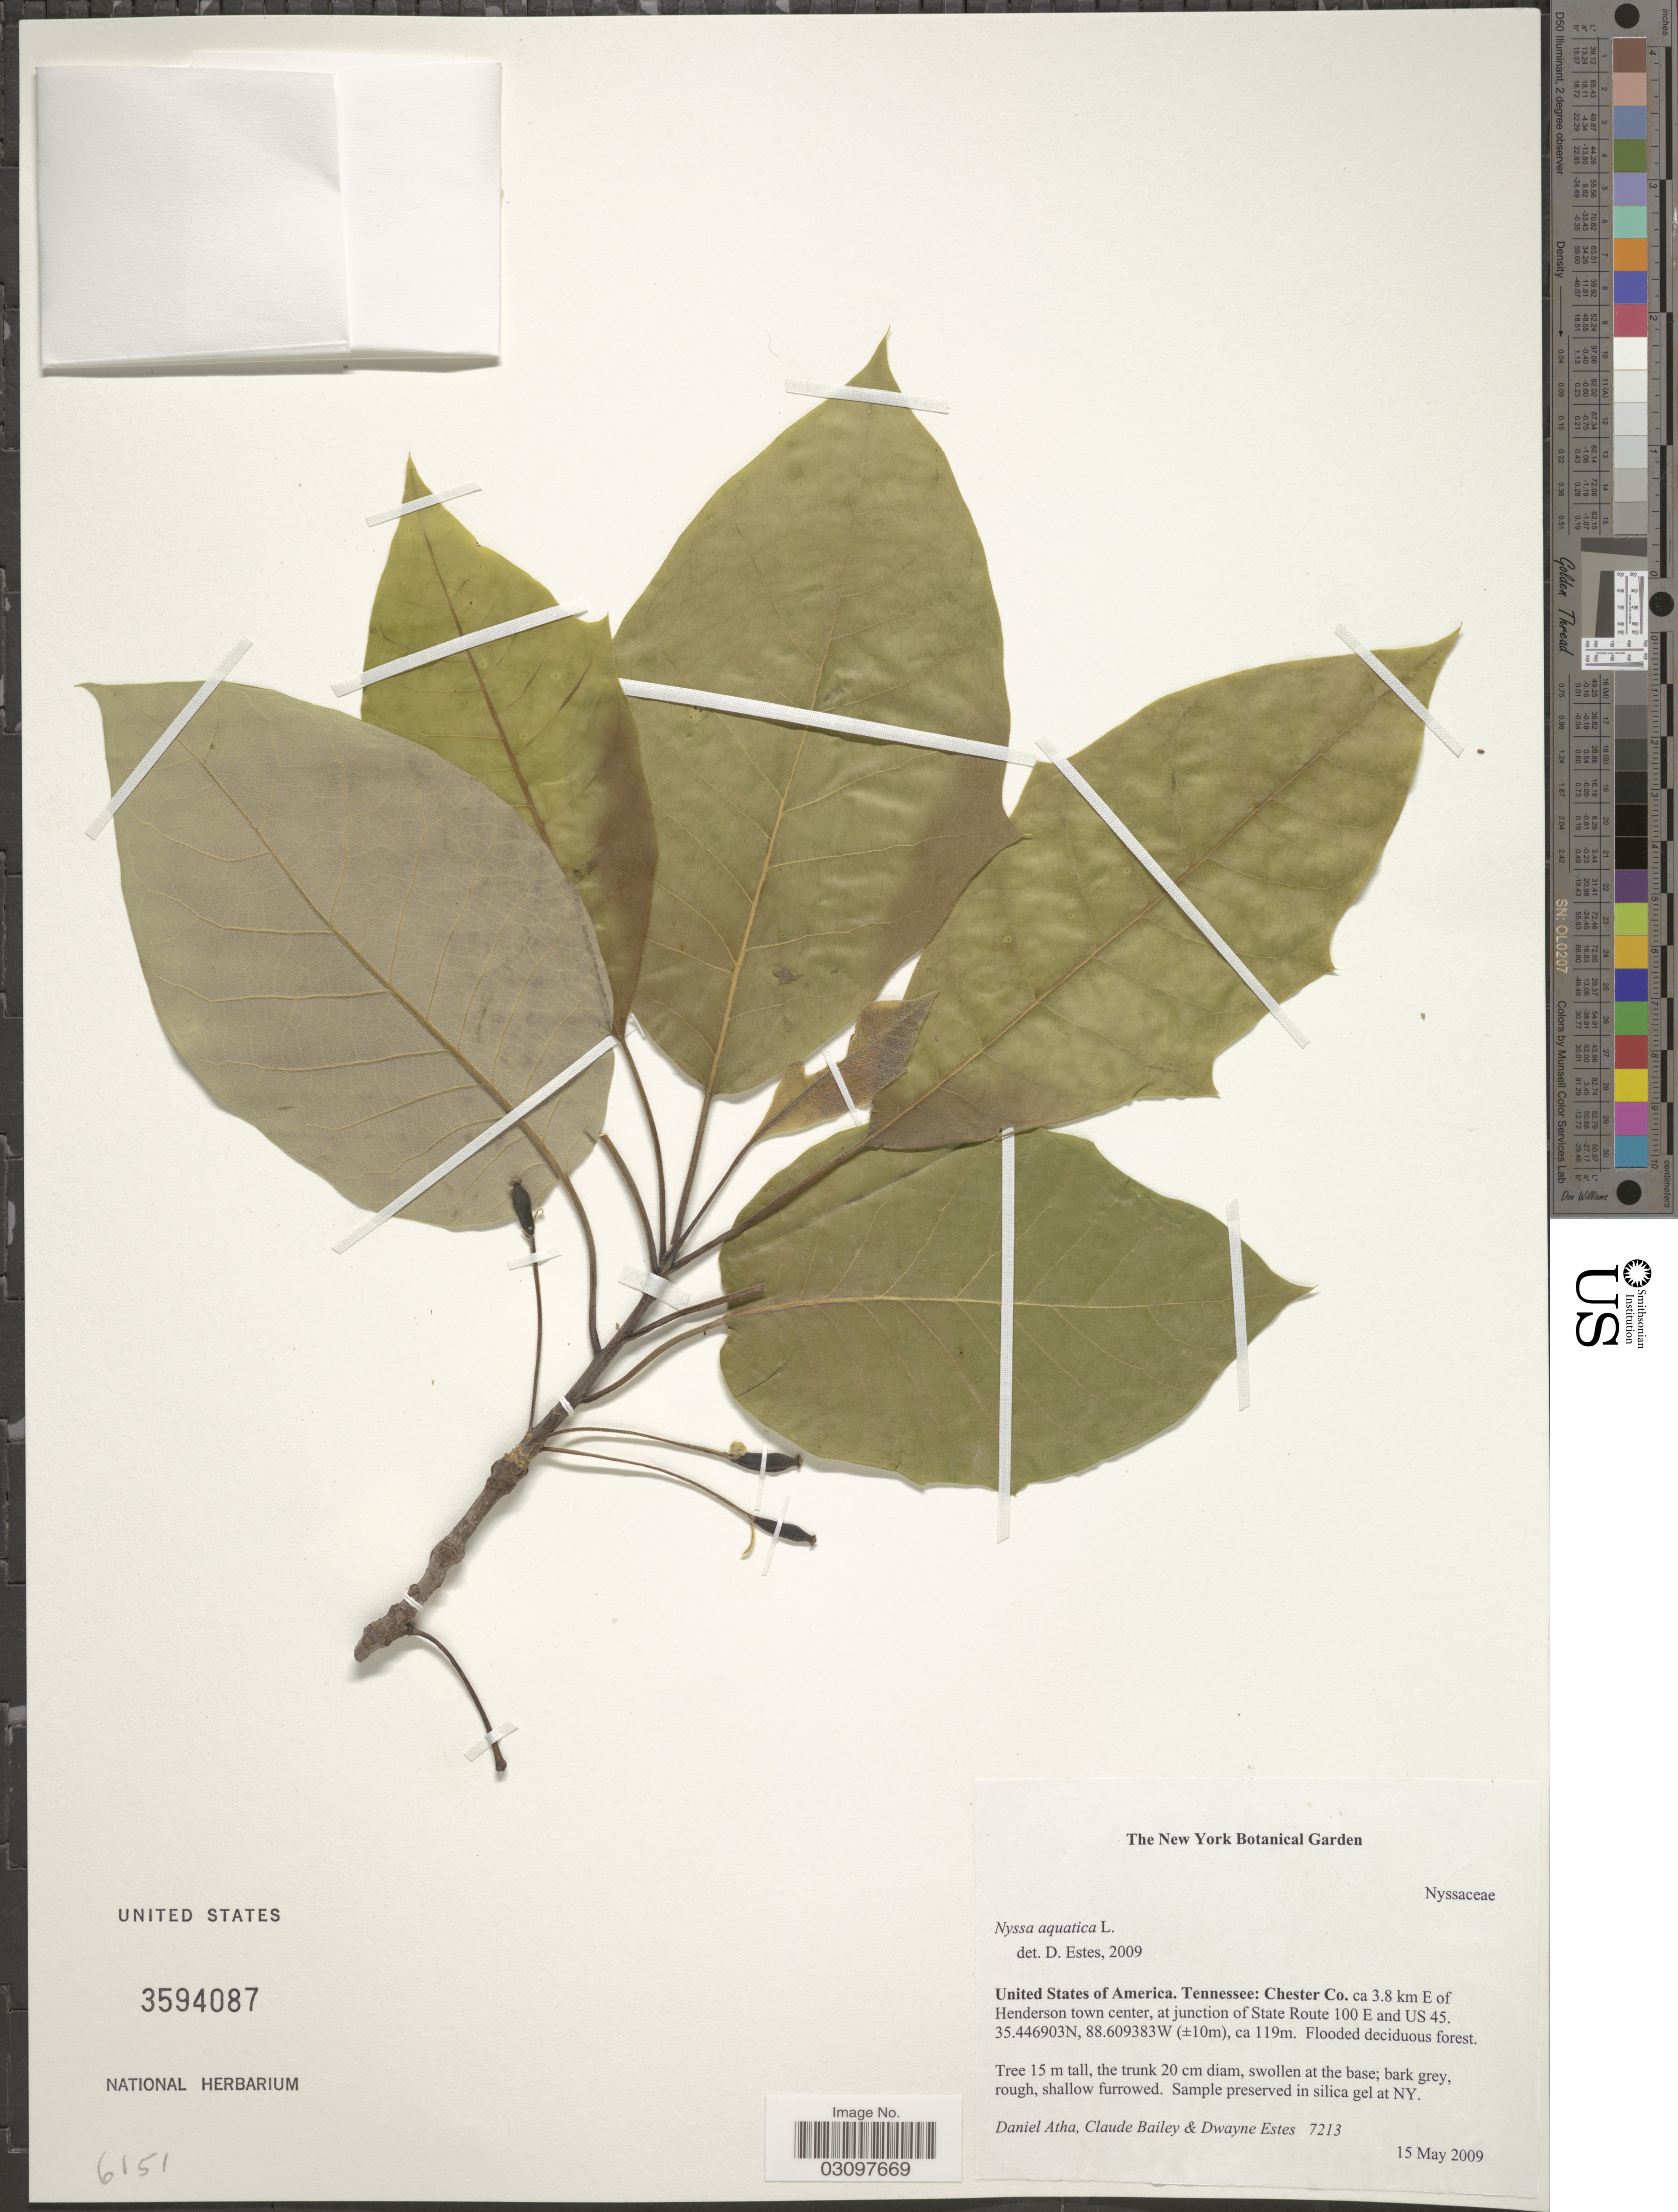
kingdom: Plantae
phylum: Tracheophyta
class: Magnoliopsida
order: Cornales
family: Nyssaceae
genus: Nyssa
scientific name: Nyssa aquatica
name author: L.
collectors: D. Atha, C. Bailey & D. Estes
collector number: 7213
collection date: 2009-05-15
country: United States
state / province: Tennessee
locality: Chester Co. ca 3.8 km E of Henderson town center, at junction of State Route 100 E and US 45.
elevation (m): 119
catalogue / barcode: US 3594087